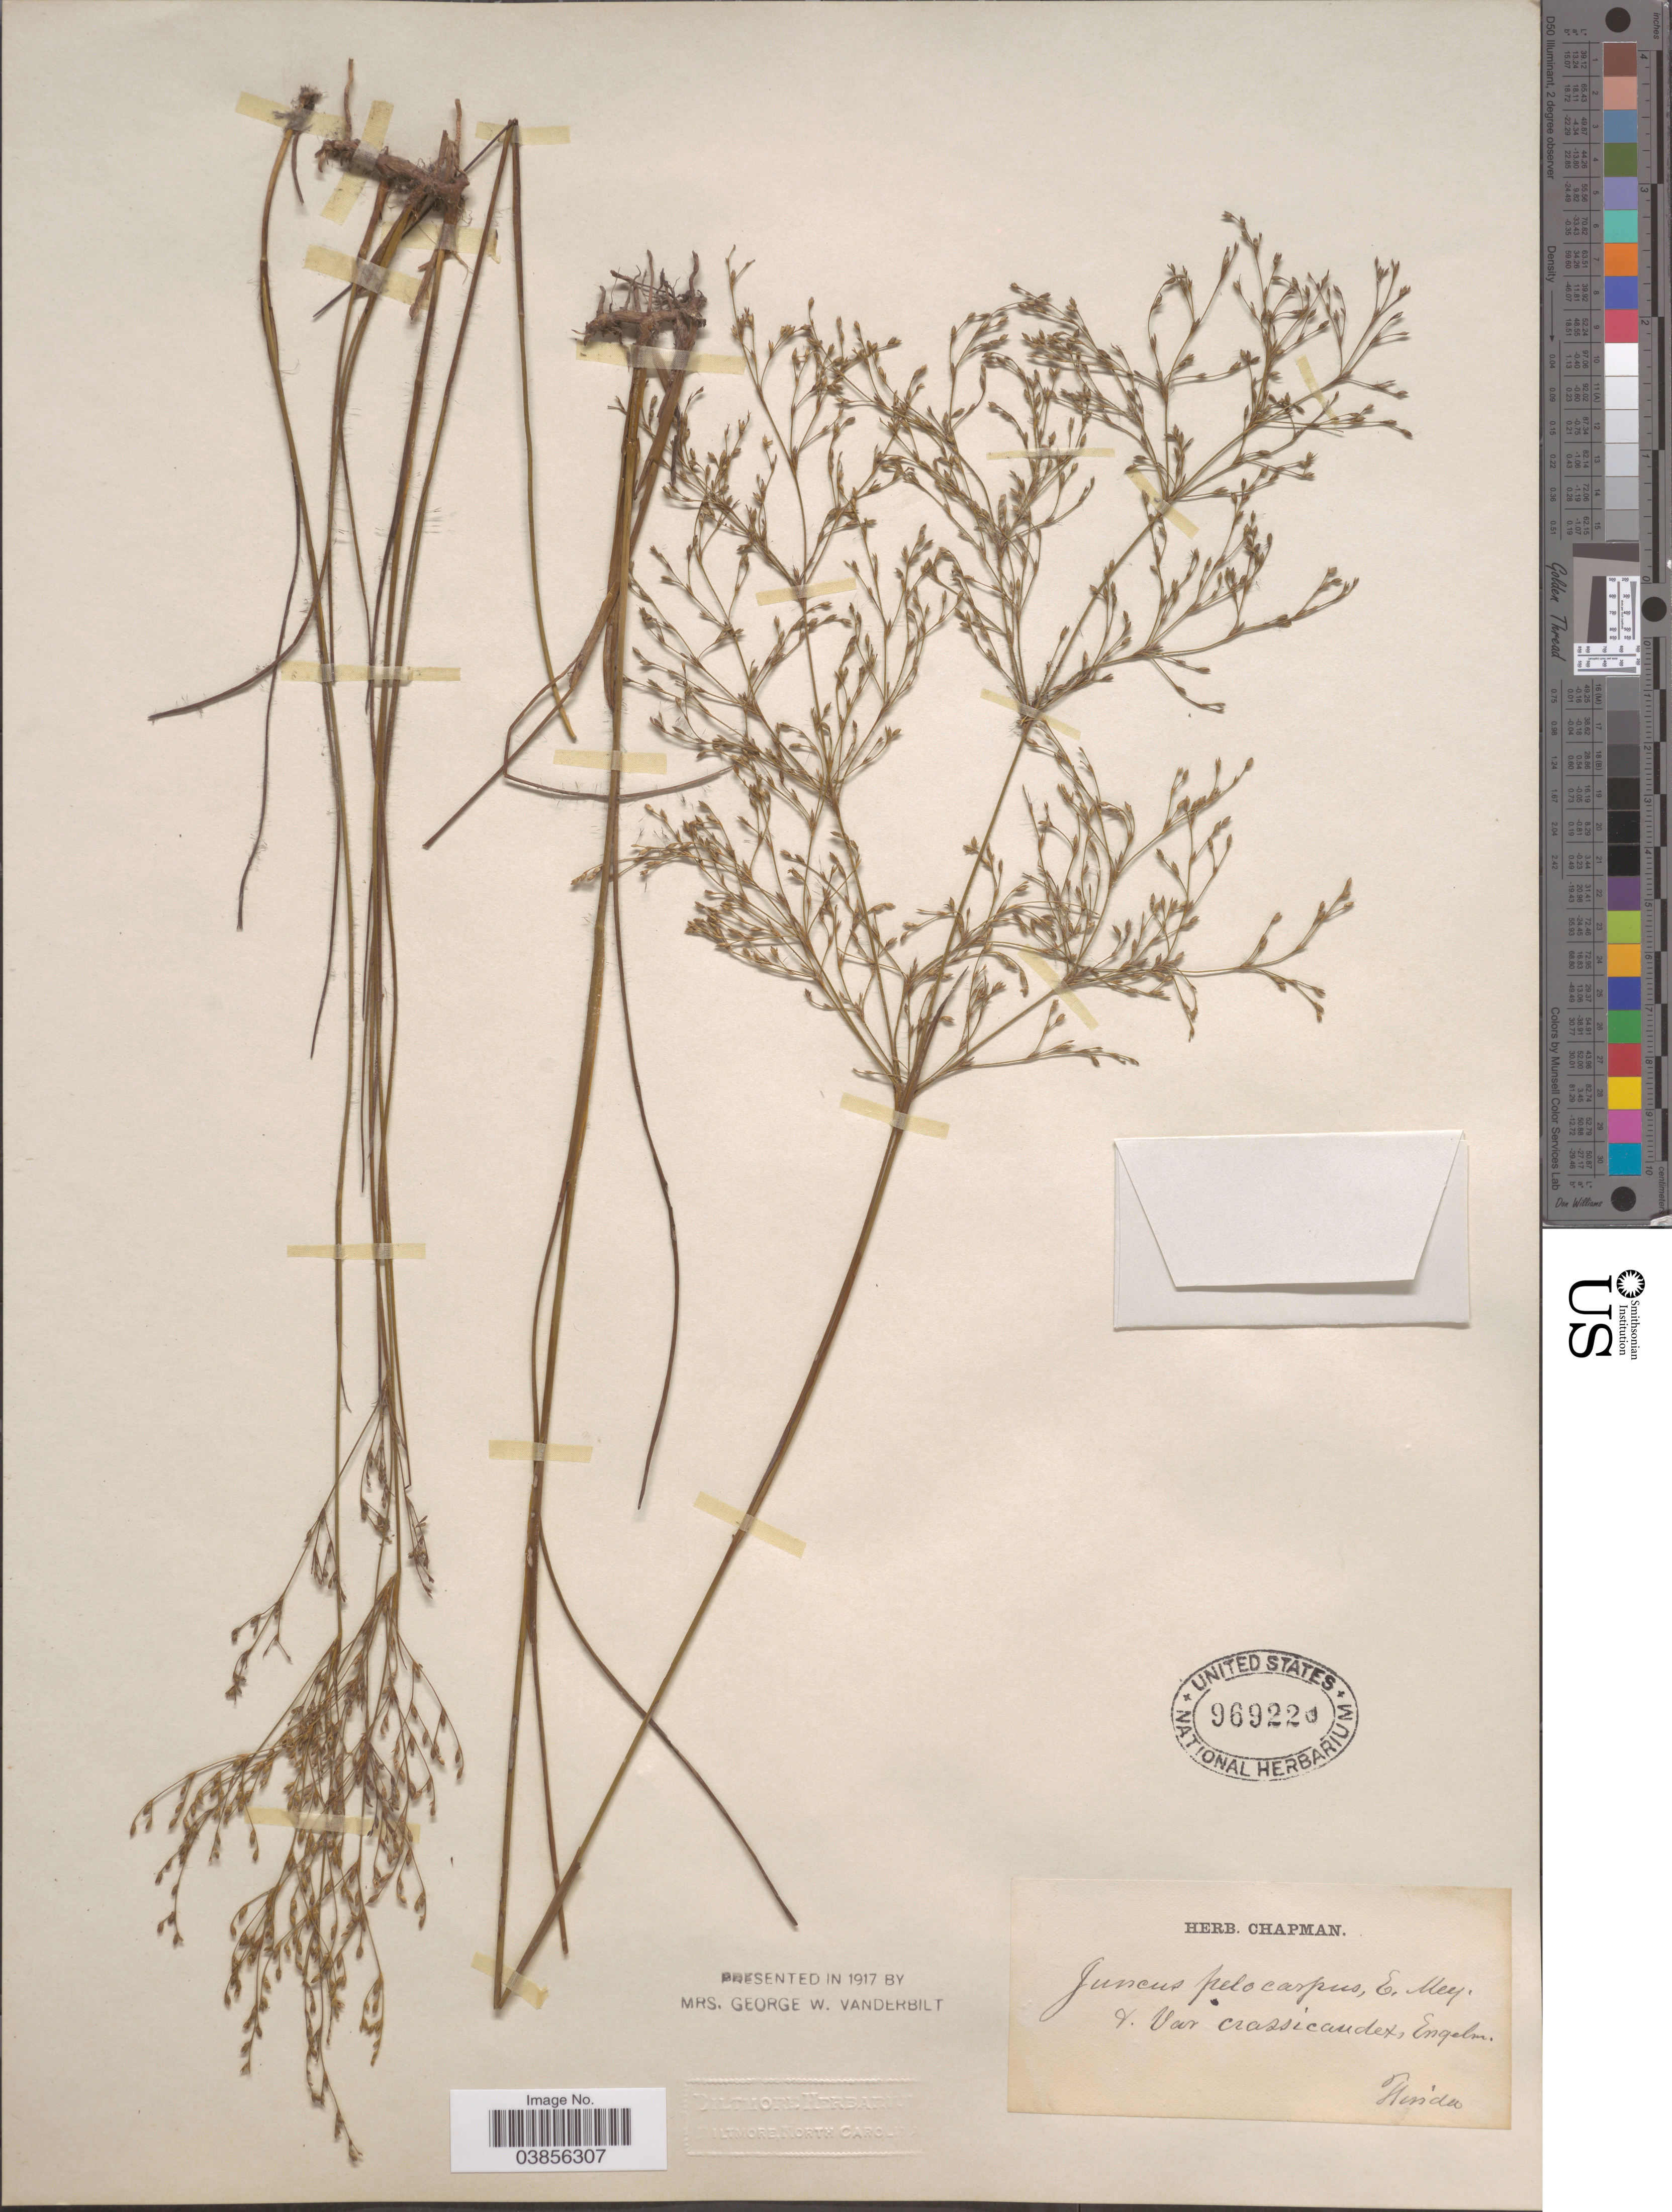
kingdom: Plantae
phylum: Tracheophyta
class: Liliopsida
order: Poales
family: Juncaceae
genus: Juncus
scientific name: Juncus pelocarpus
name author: E. Mey.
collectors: ex herb. Chapman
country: United States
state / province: Florida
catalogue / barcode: US 969220